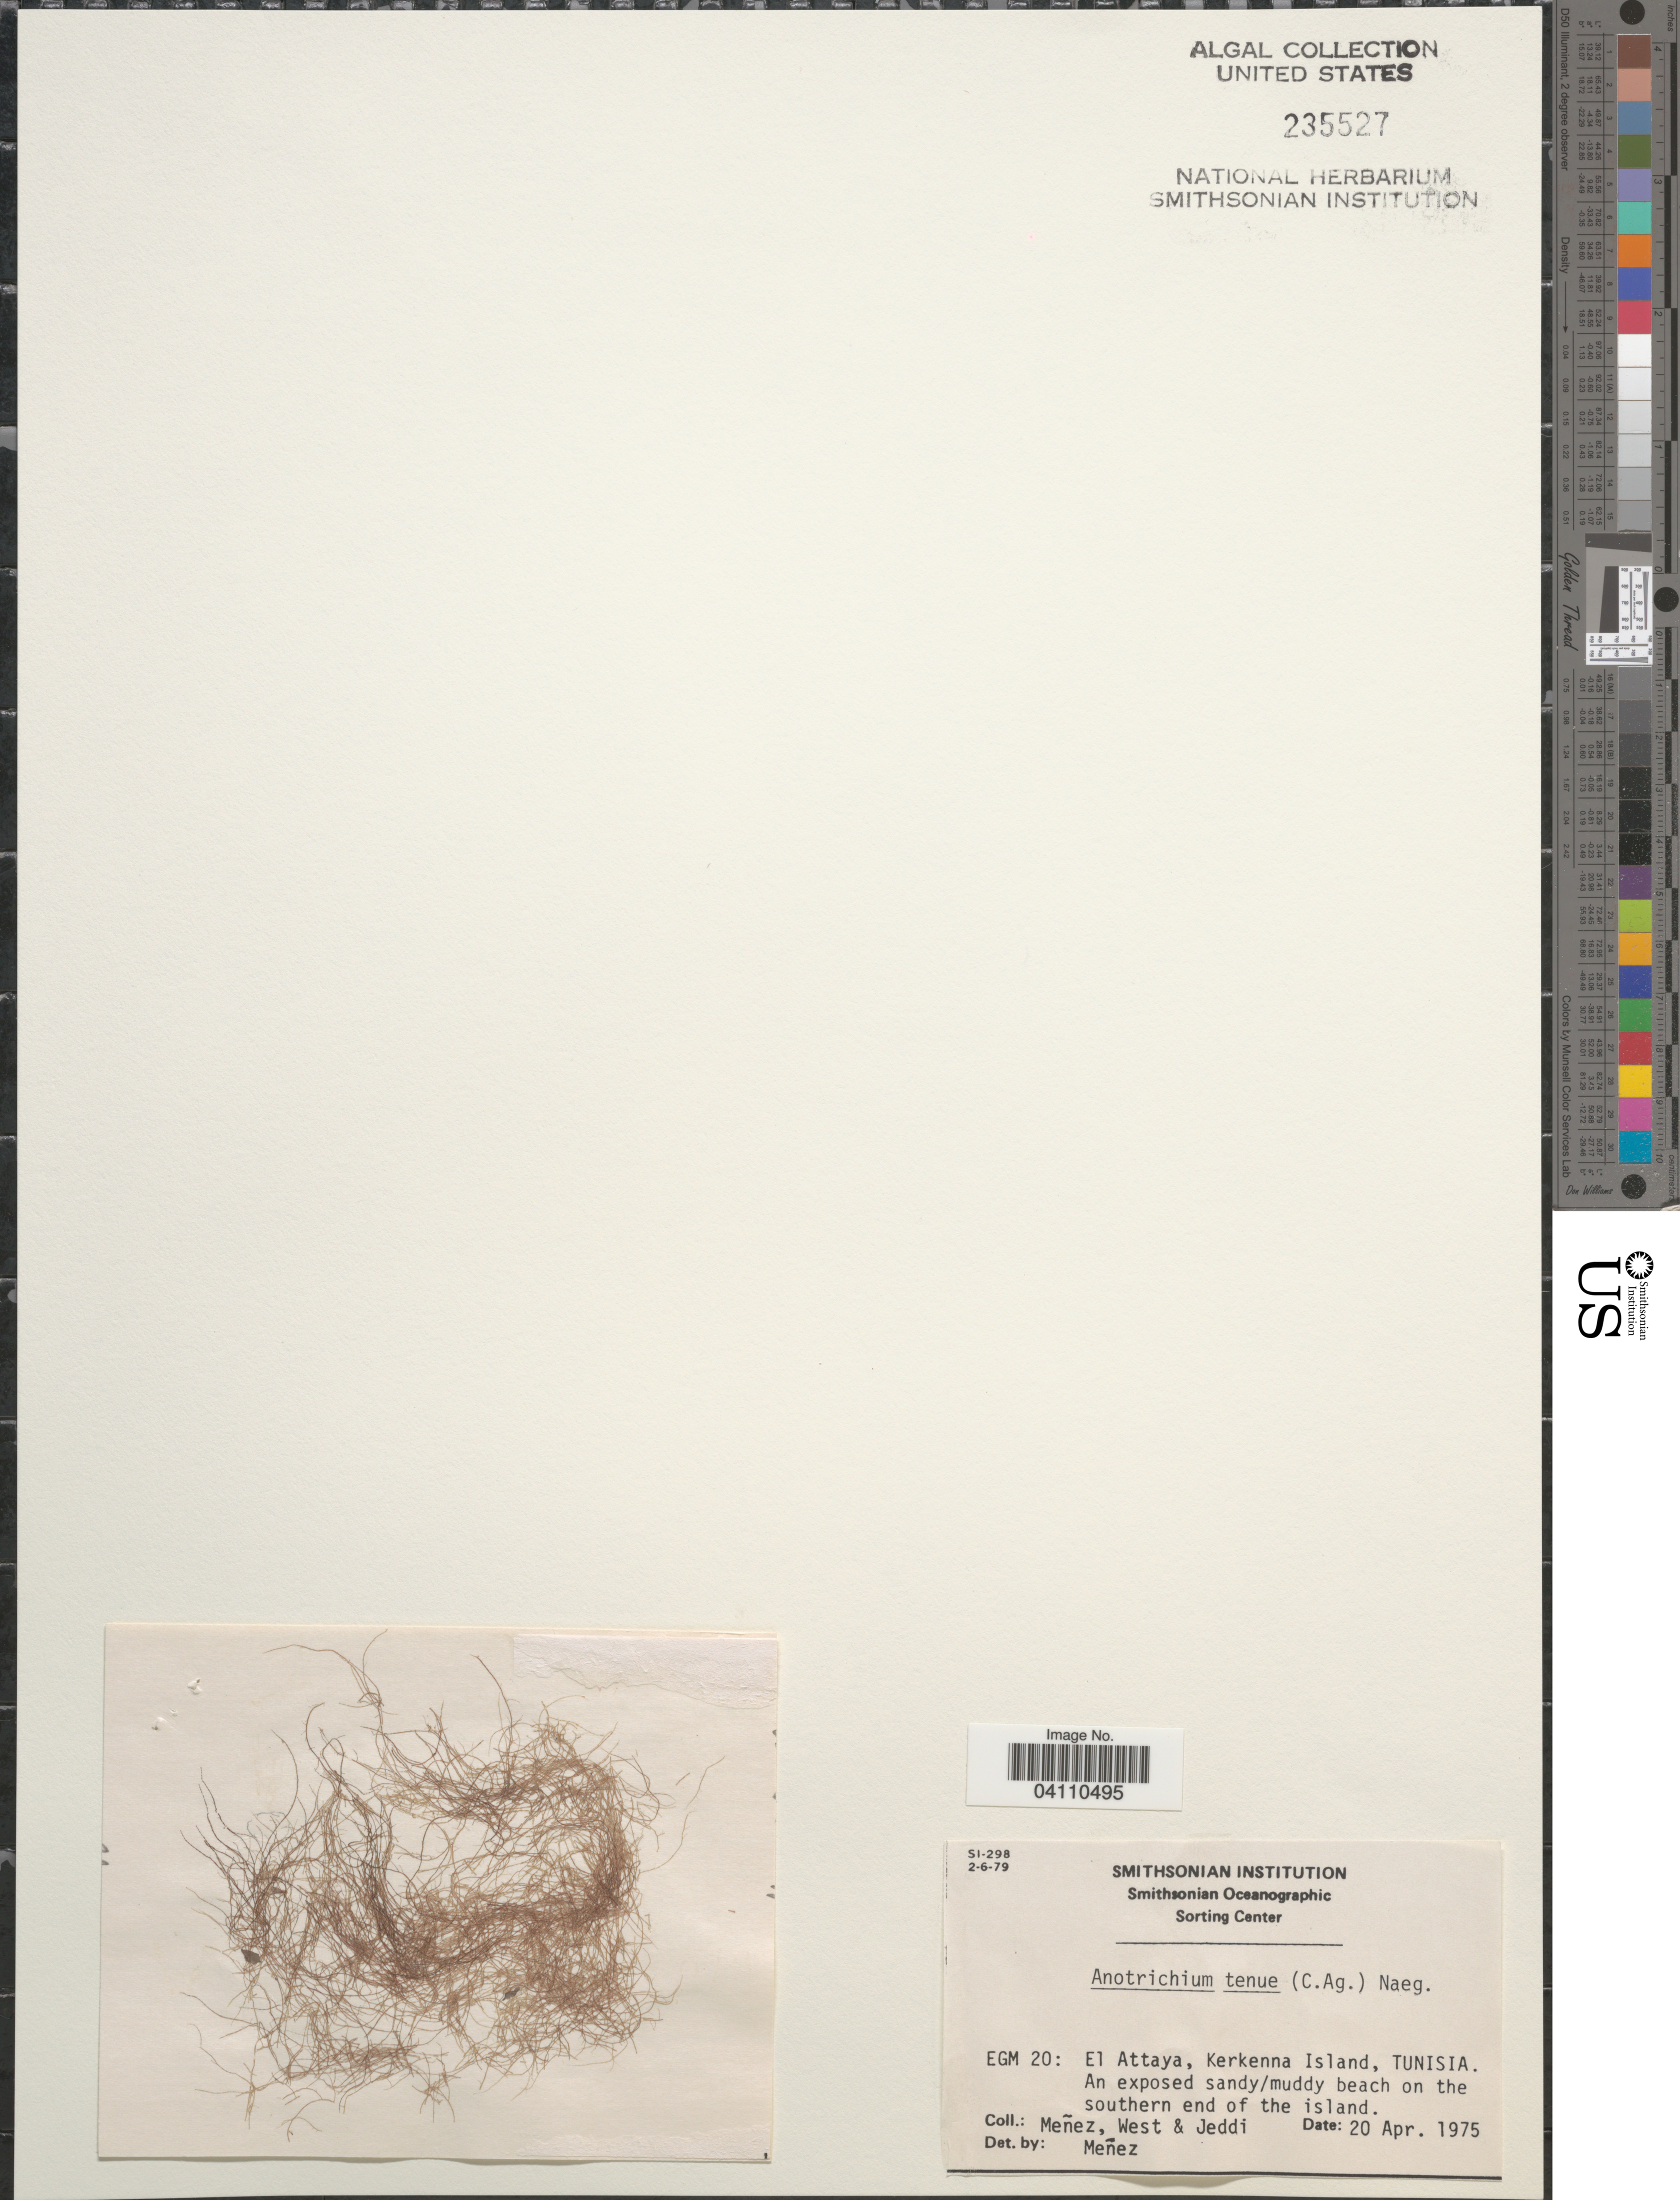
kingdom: Plantae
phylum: Rhodophyta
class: Florideophyceae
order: Ceramiales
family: Wrangeliaceae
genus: Anotrichium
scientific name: Anotrichium tenue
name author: (C. Agardh) Nägeli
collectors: Menez, -. West & -. Jeddi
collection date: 1975-04-20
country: Tunisia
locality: EGM 20: El Attaya, Kerkenna Island, Tunisia. An exposed sandy/muddy beach on the southern end of the island.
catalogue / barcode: US 235527